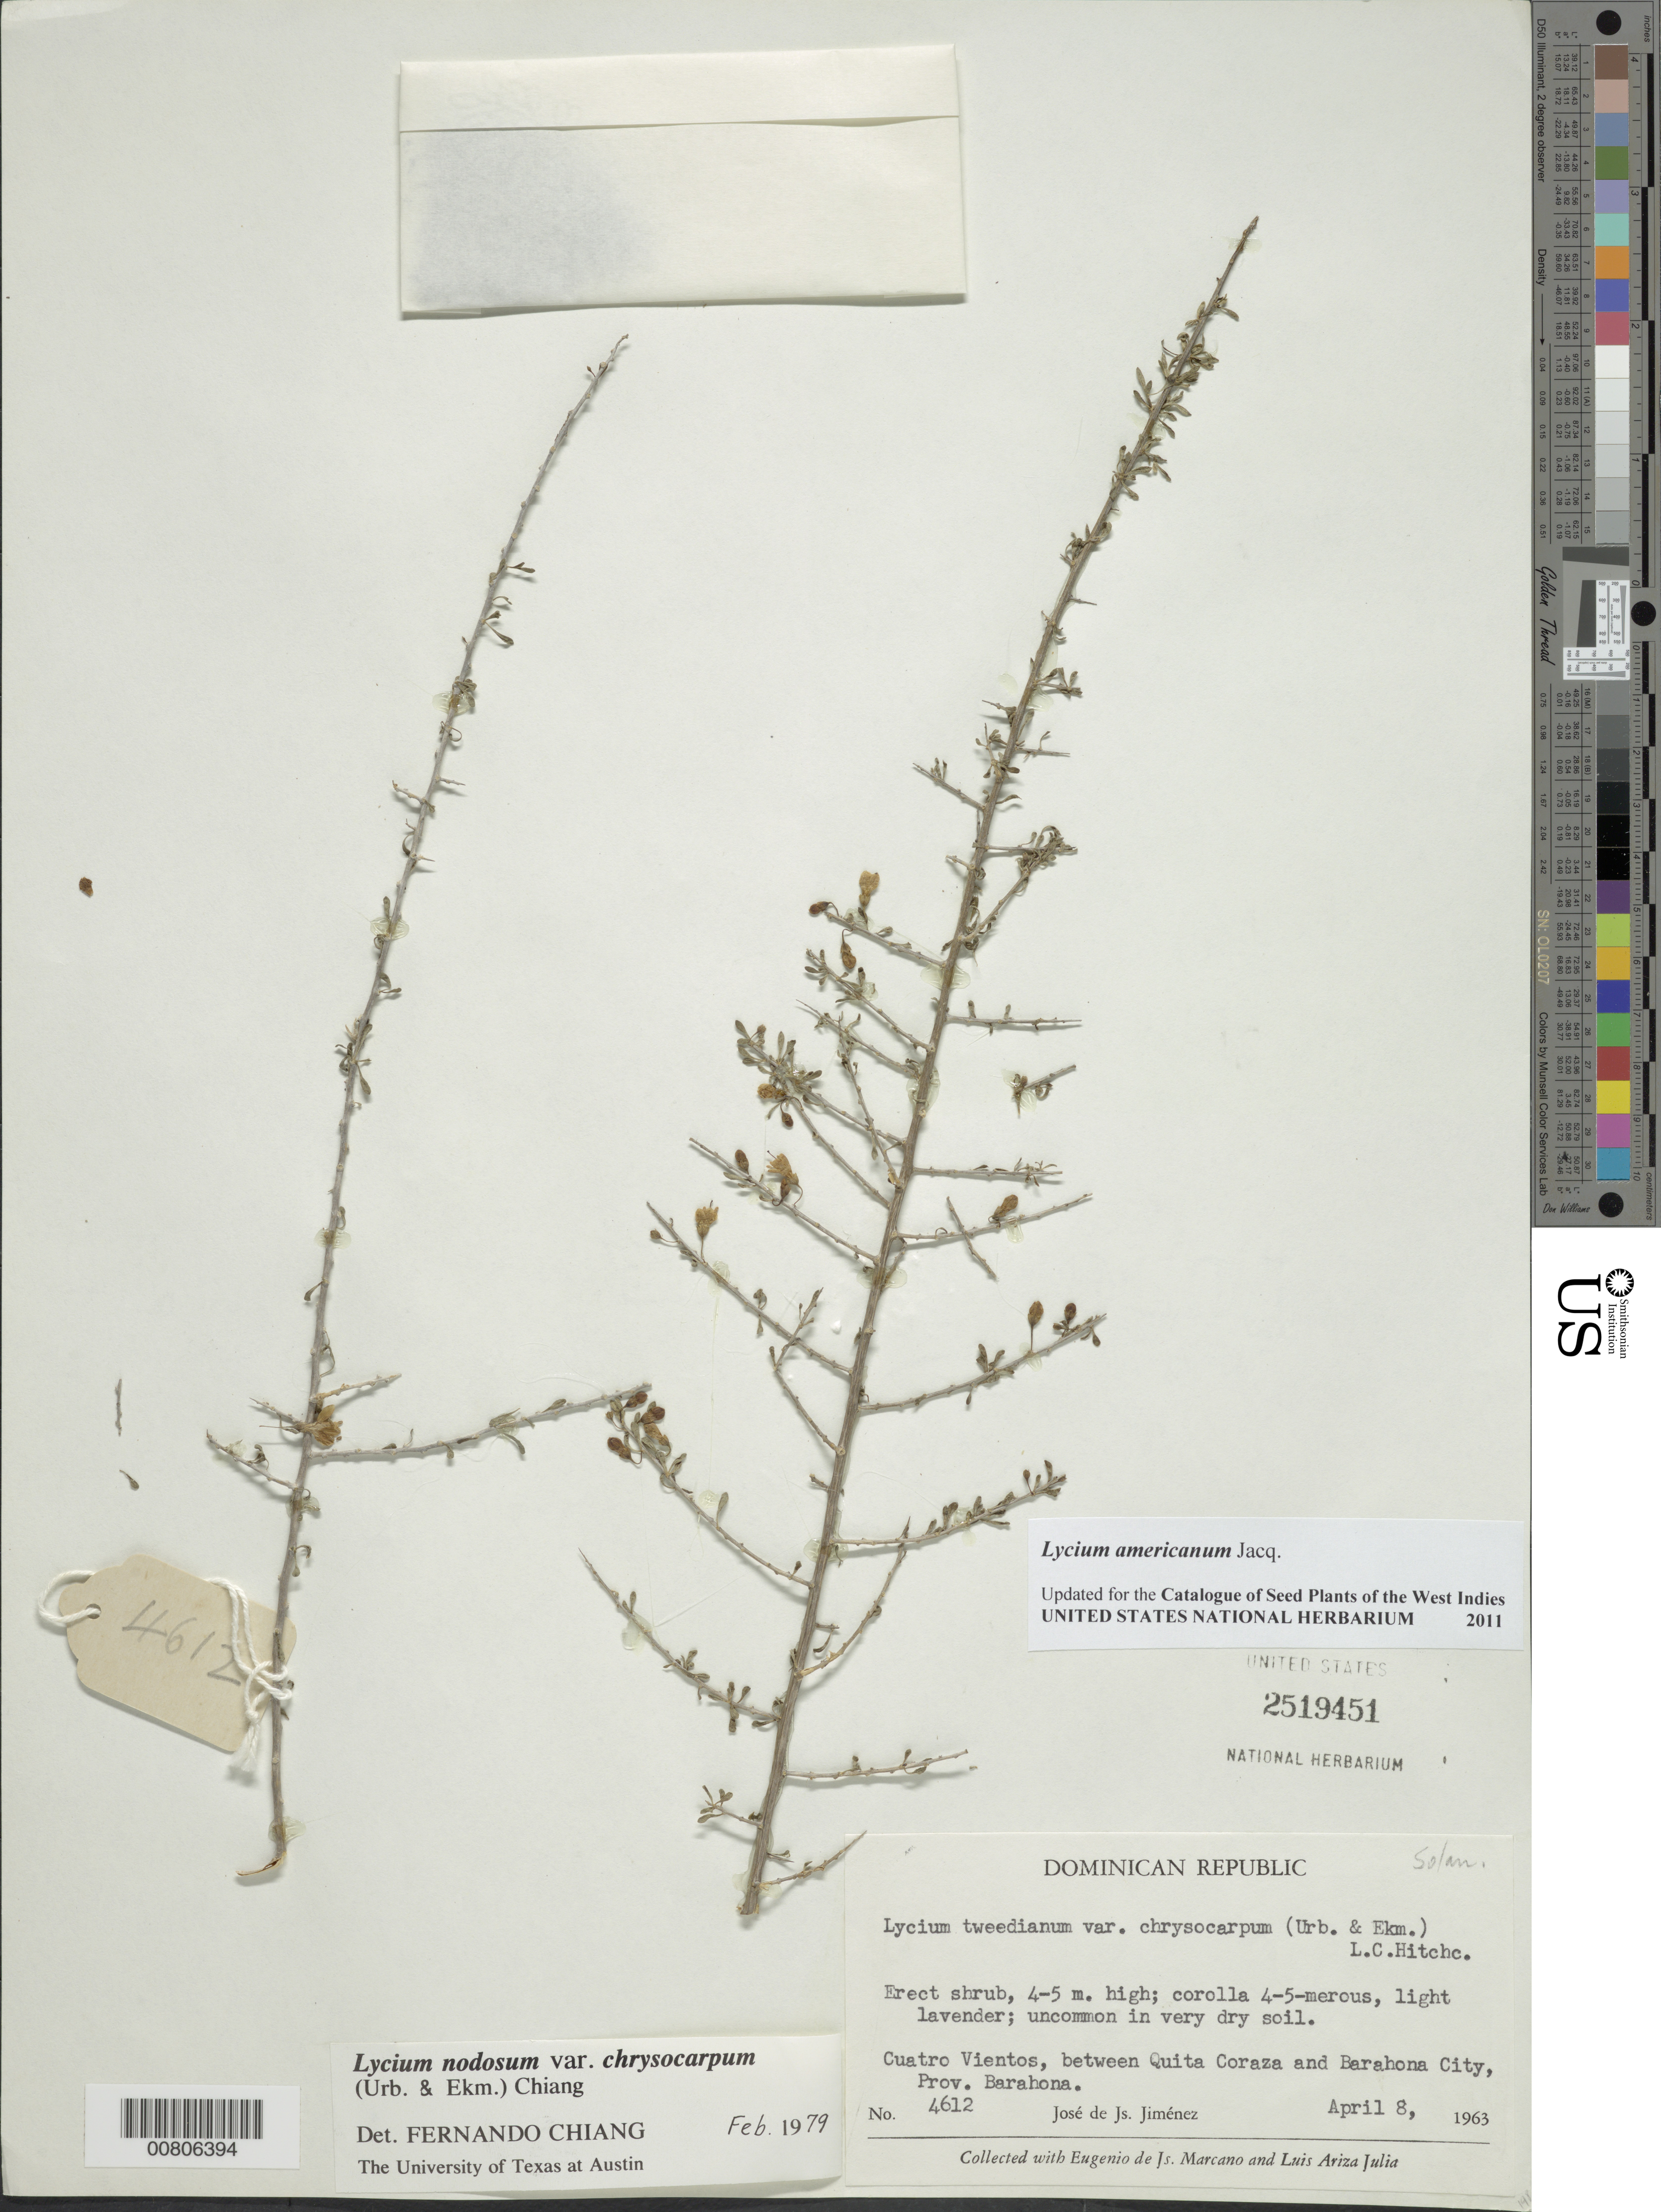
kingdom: Plantae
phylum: Tracheophyta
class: Magnoliopsida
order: Solanales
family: Solanaceae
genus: Lycium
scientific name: Lycium americanum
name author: Jacq.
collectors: J. J. Jiménez Almonte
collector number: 4612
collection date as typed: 08 Apr 1963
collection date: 1963-04-08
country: Dominican Republic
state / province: Barahona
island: Hispaniola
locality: Cuatro Vientos, between Quita Coraza and Barahona City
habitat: Very dry soil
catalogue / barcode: US 2519451